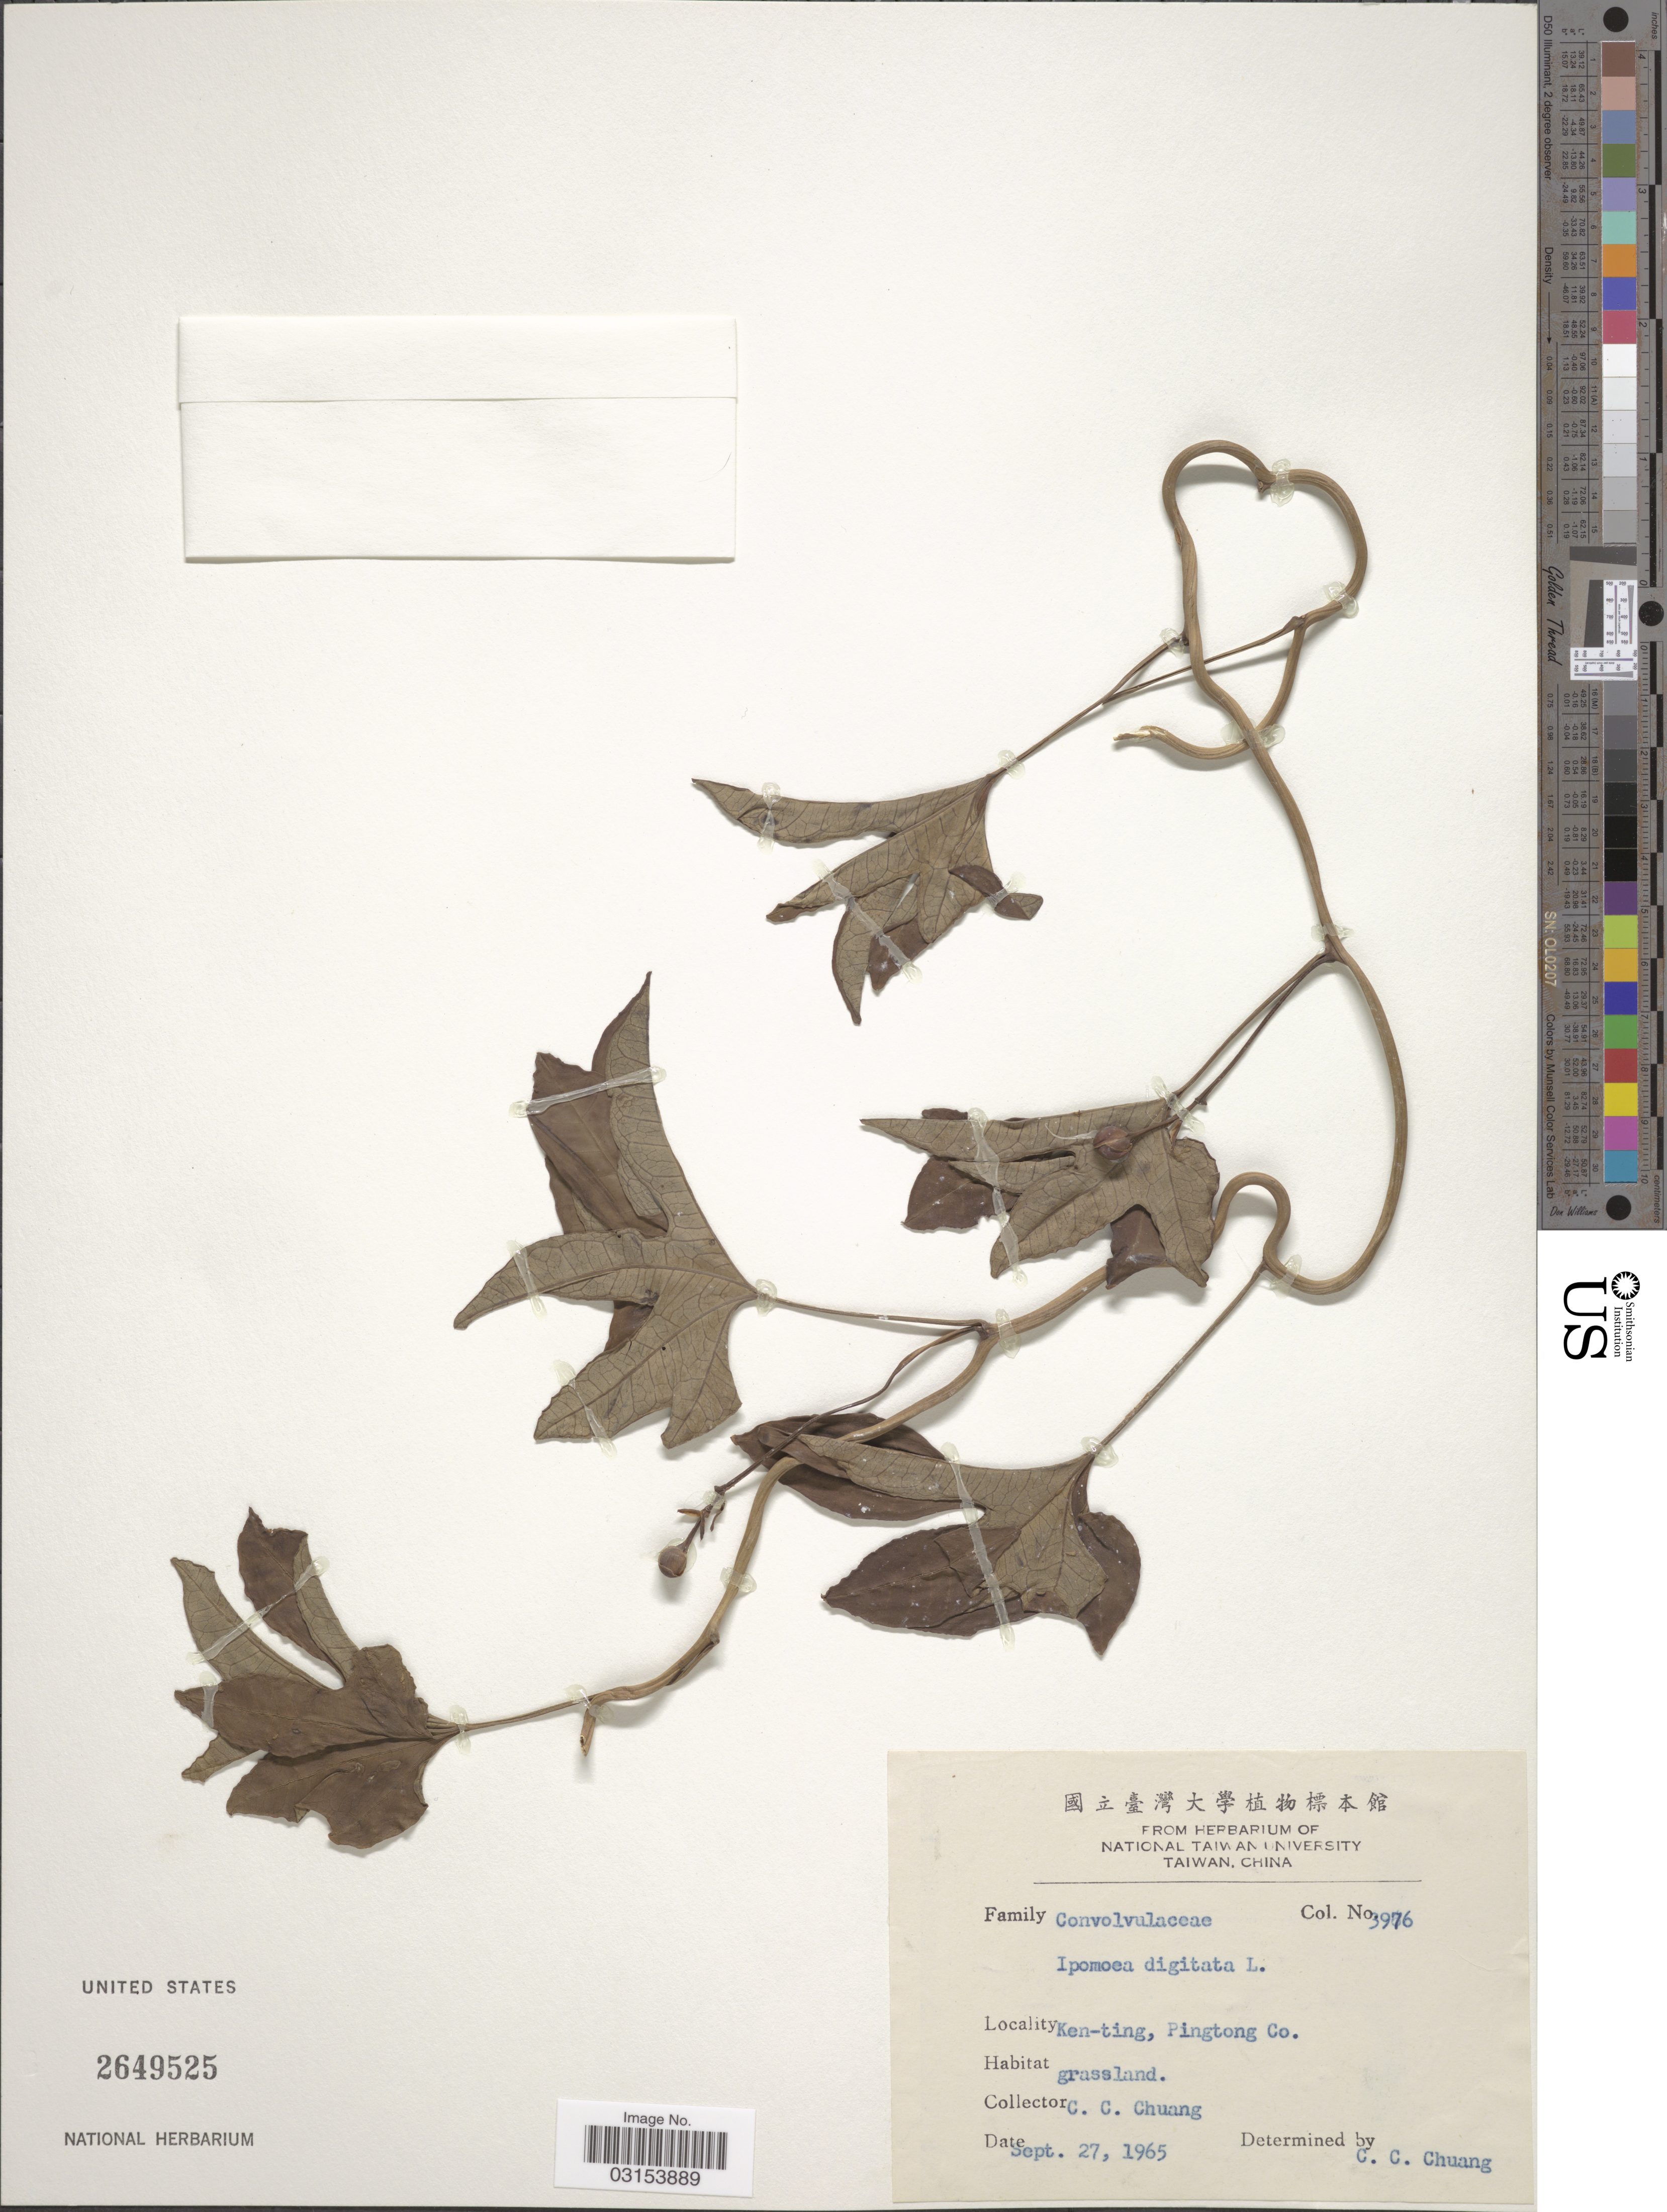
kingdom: Plantae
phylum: Tracheophyta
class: Magnoliopsida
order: Solanales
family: Convolvulaceae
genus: Ipomoea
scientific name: Ipomoea digitata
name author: L.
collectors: C. C. Chuang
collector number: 3976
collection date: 1965-09-27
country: Taiwan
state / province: Pingtung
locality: Ken-ting, Pingtong Co.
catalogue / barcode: US 2649525